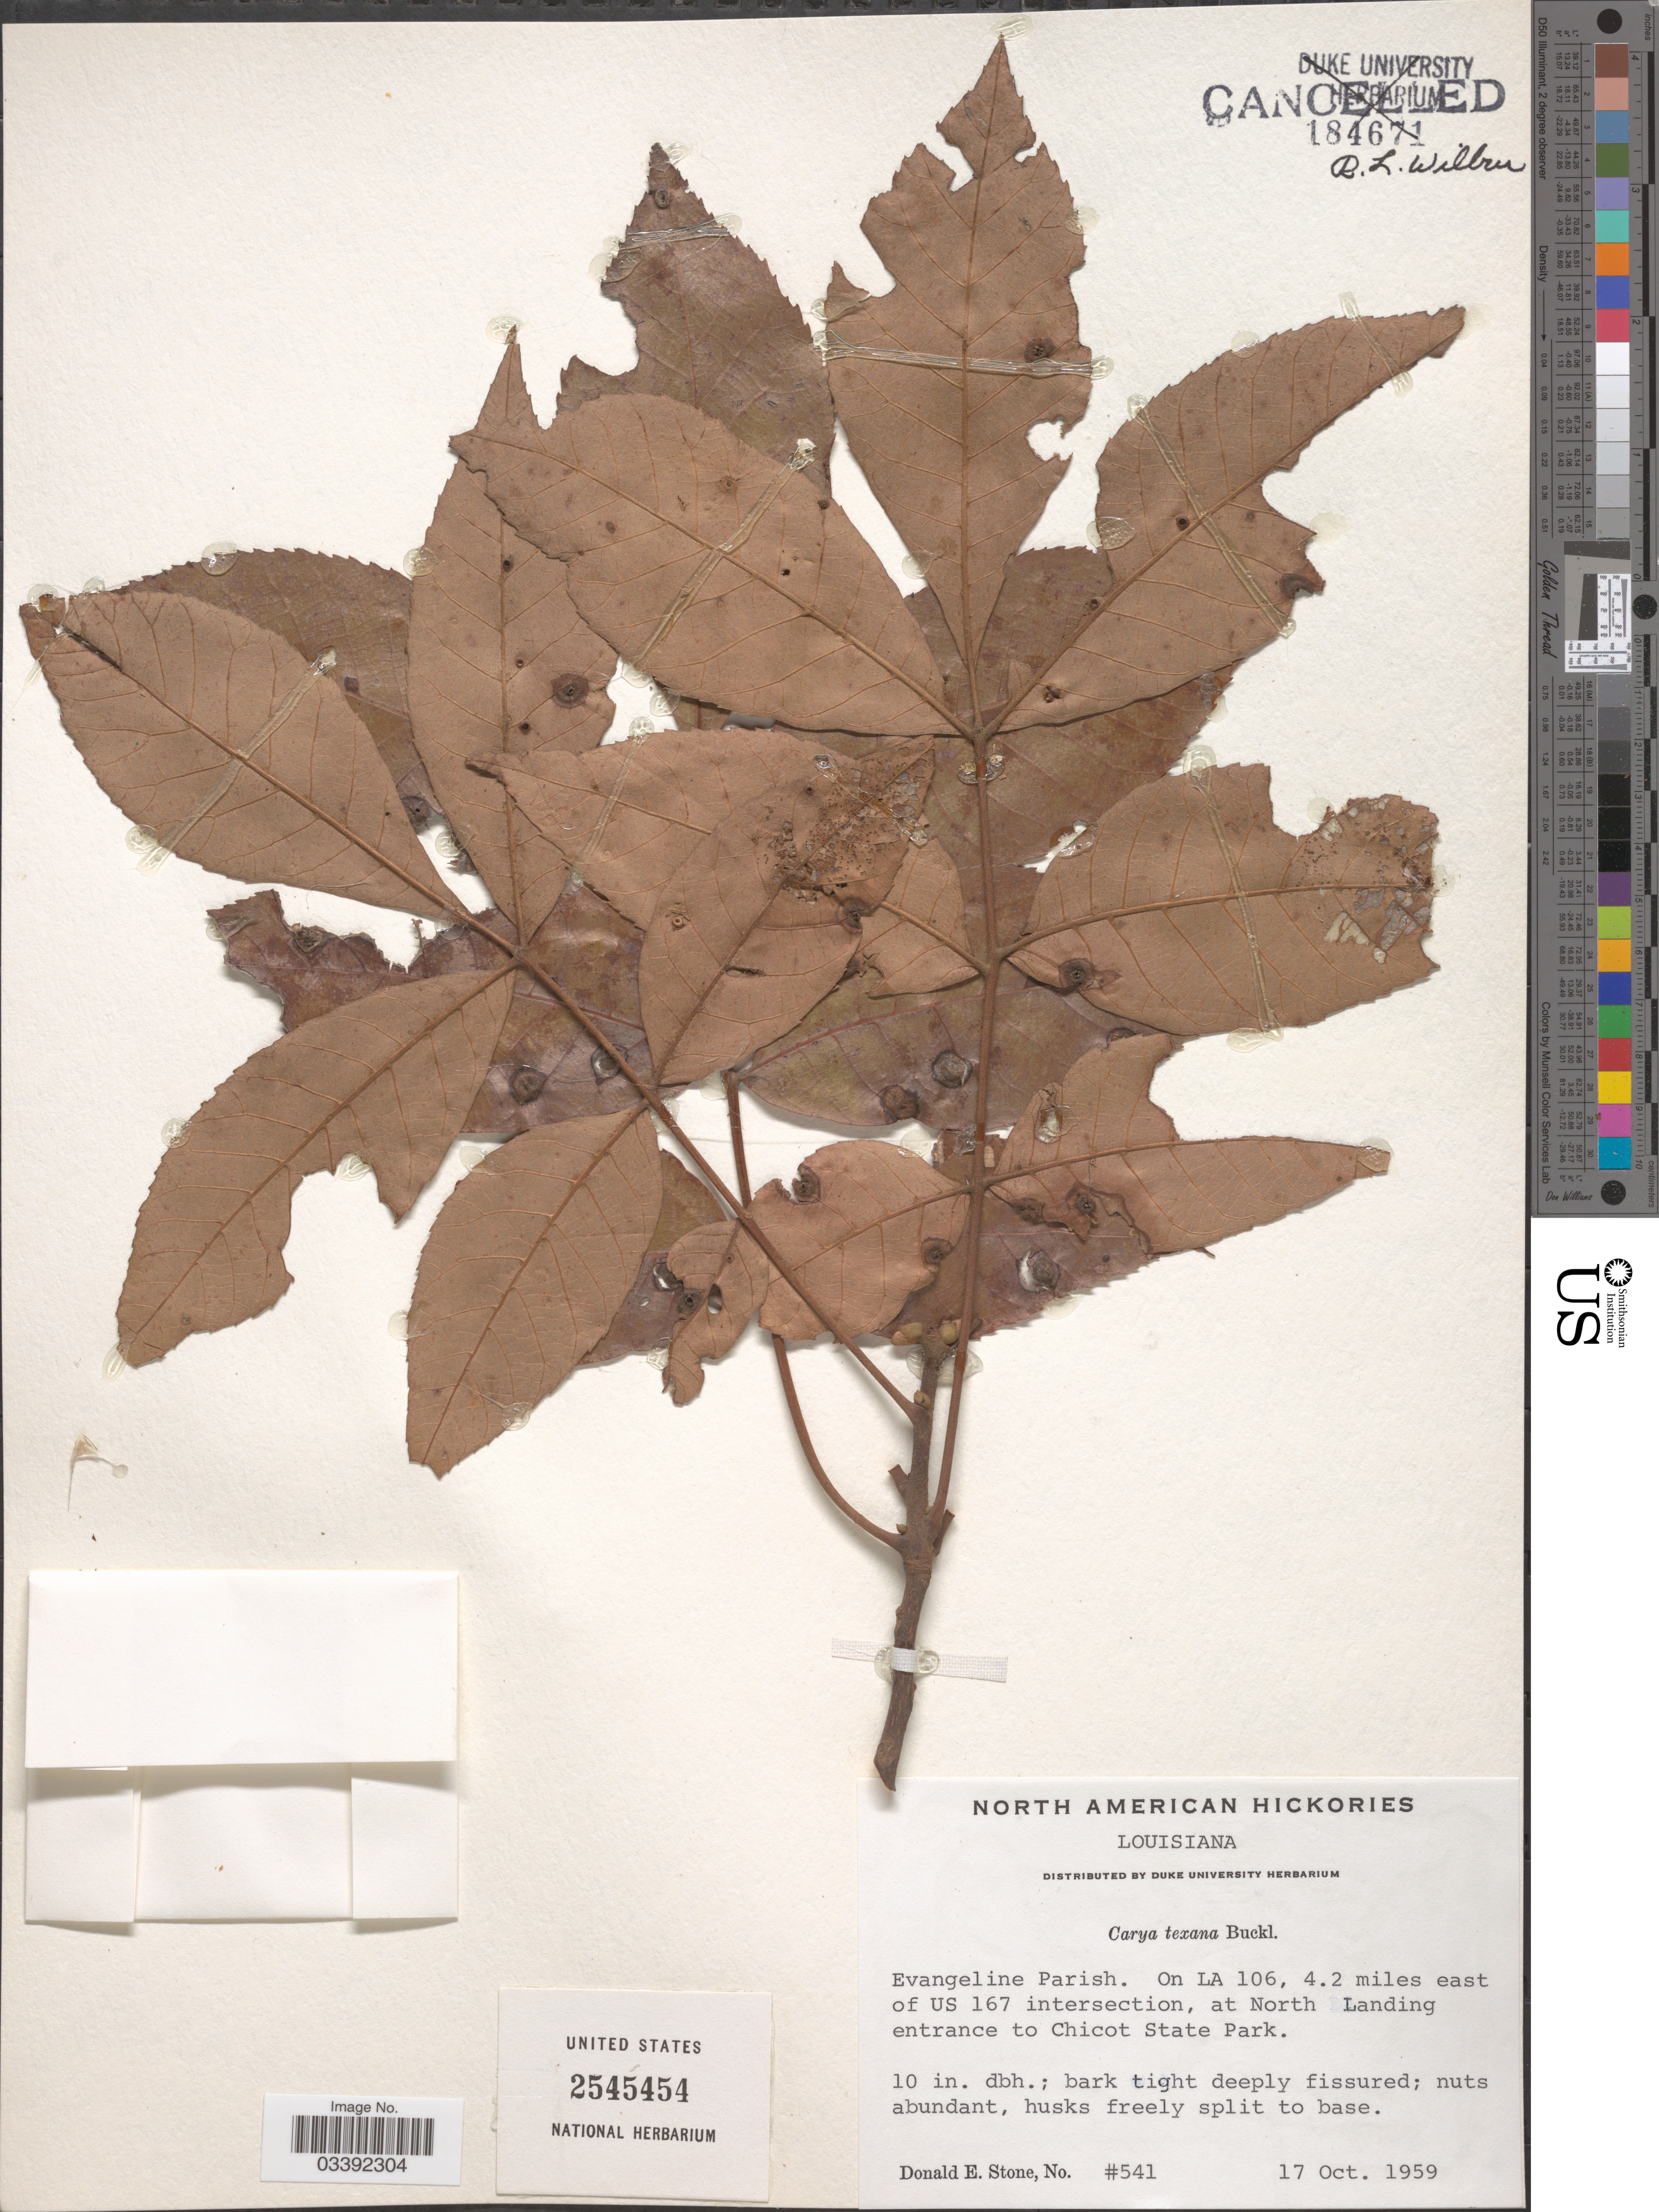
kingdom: Plantae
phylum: Tracheophyta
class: Magnoliopsida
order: Fagales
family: Juglandaceae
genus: Carya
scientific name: Carya texana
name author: Buckley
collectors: D. Stone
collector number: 541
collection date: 1959-10-17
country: United States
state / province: Louisiana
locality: Evangeline Parish. On LA 106, 4.2 miles east of US 167 intersection, at North Landing entrance to Chicot State Park.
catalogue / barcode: US 2545454